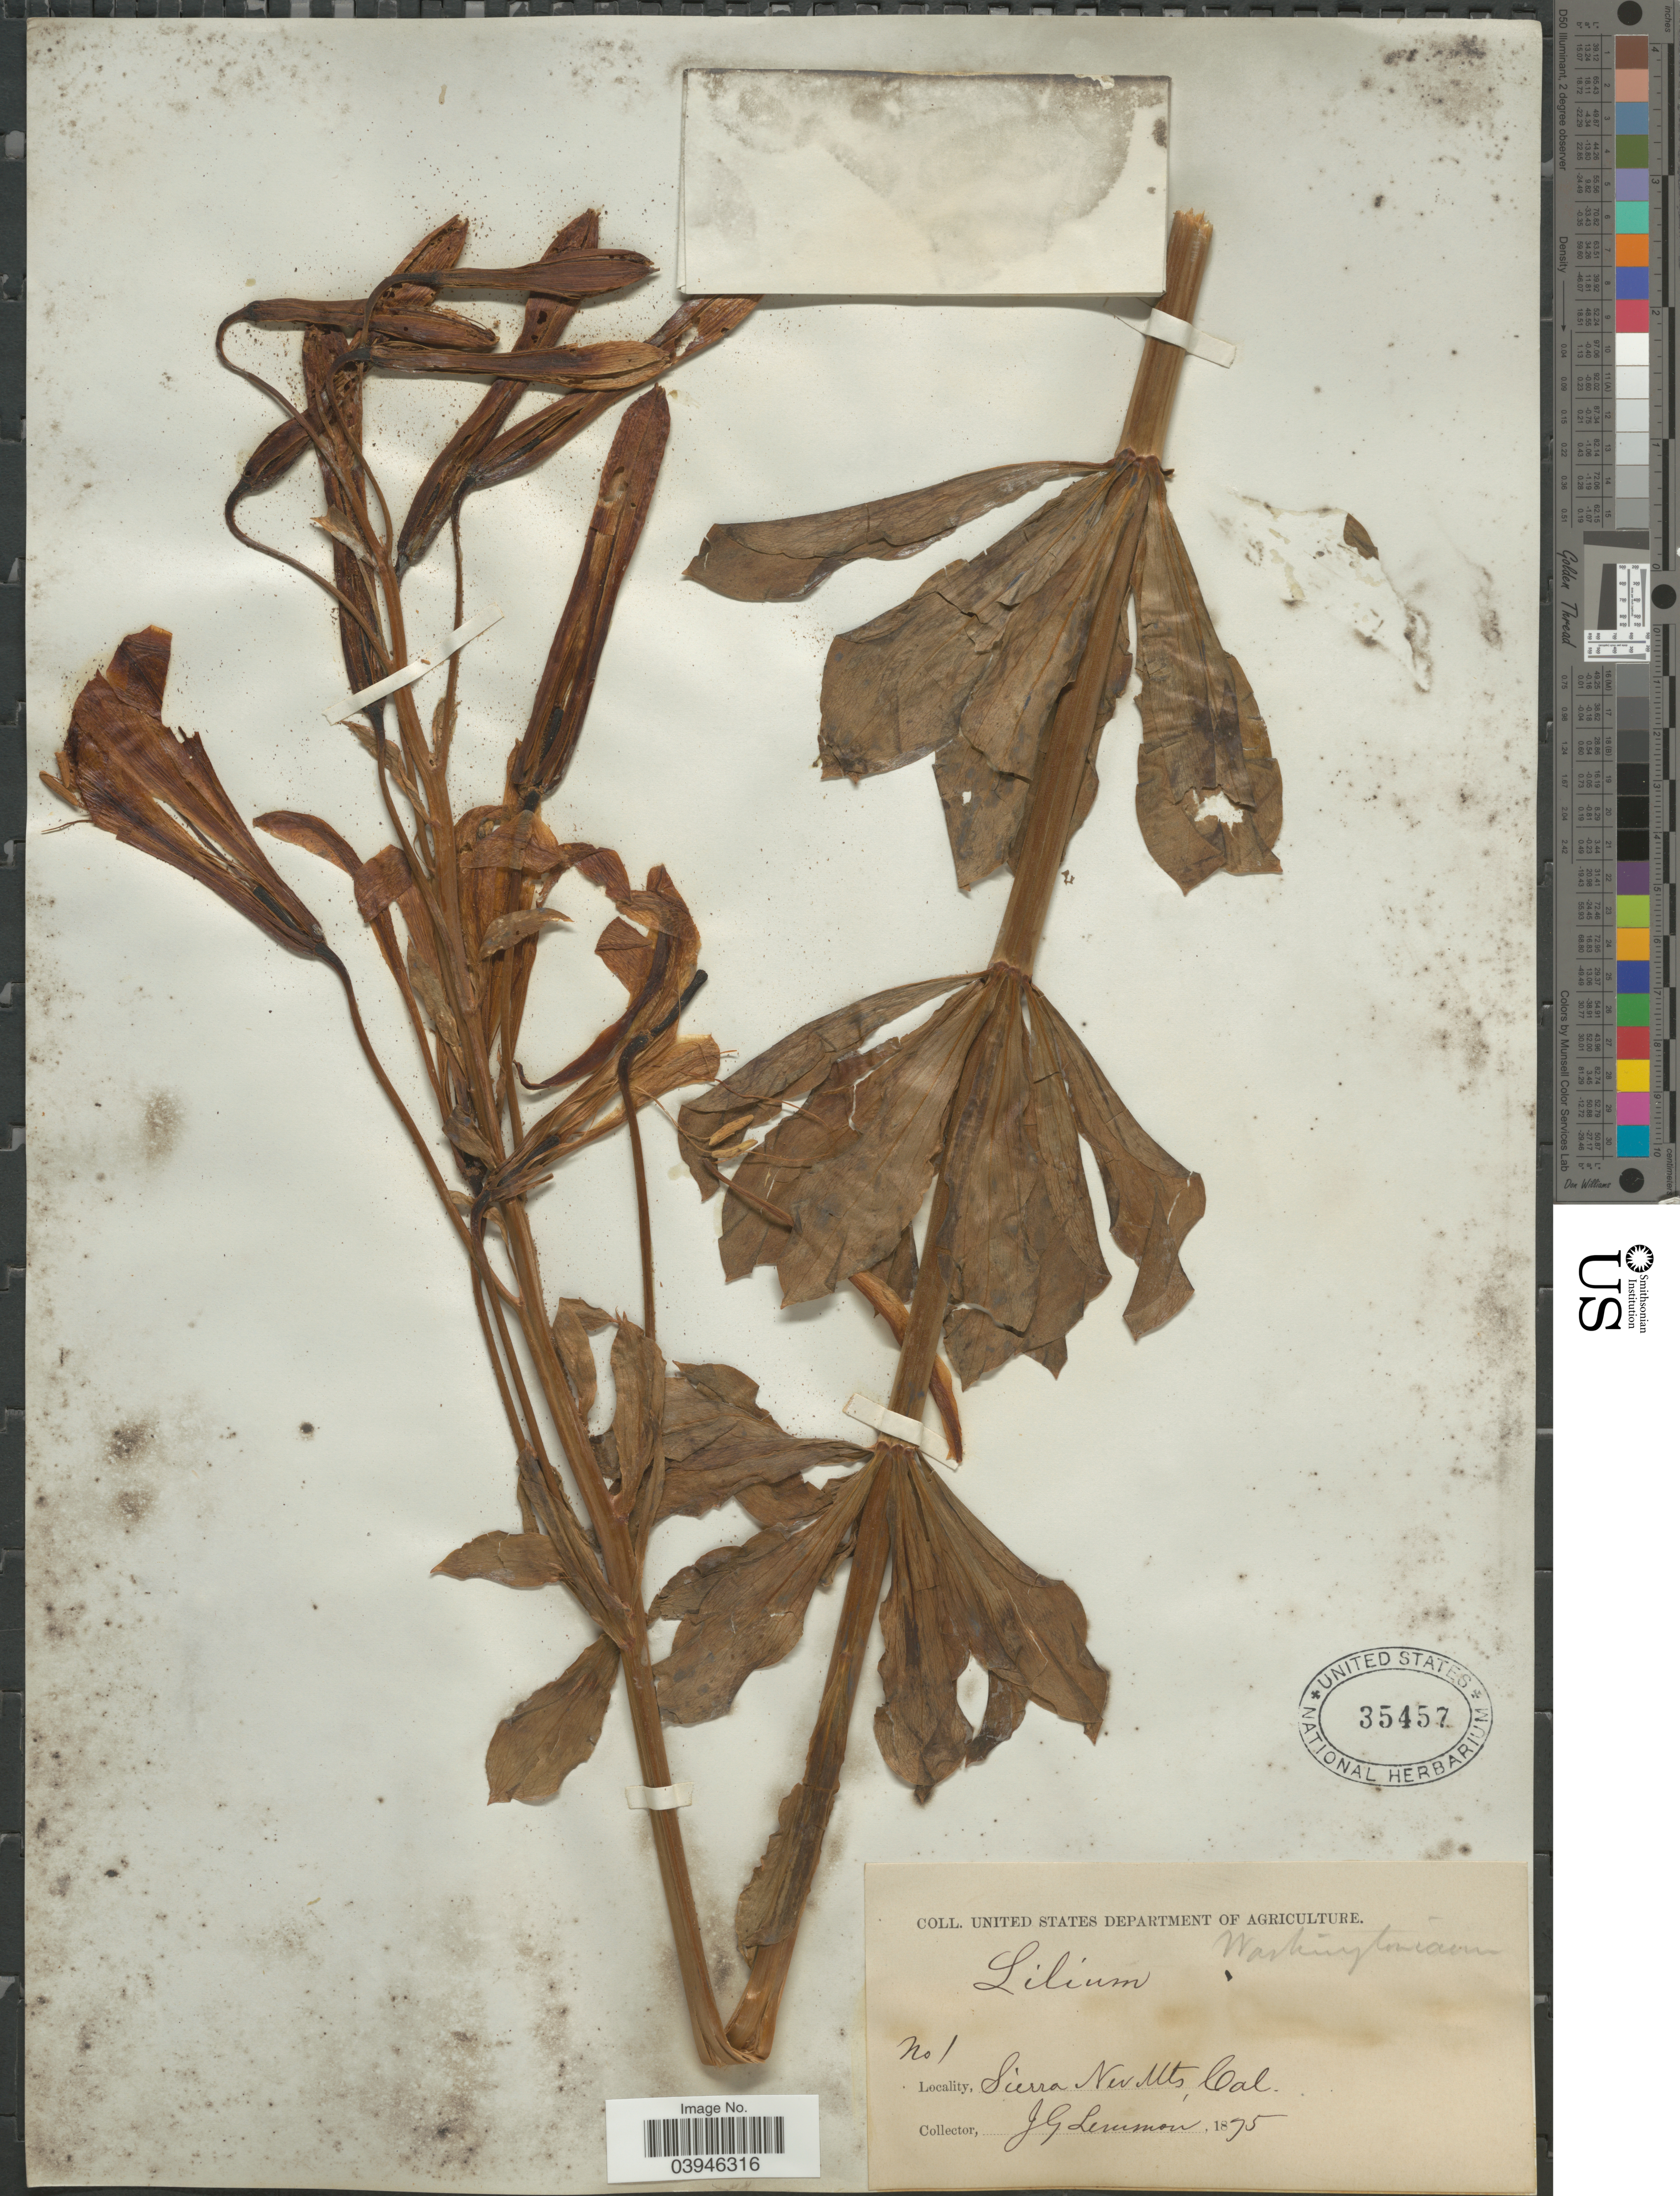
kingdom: Plantae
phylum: Tracheophyta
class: Liliopsida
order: Liliales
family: Liliaceae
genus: Lilium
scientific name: Lilium washingtonianum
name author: Kellogg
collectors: J. Lemmon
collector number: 1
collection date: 1875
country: United States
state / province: California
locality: Sierra Nev Mts.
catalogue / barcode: US 35457